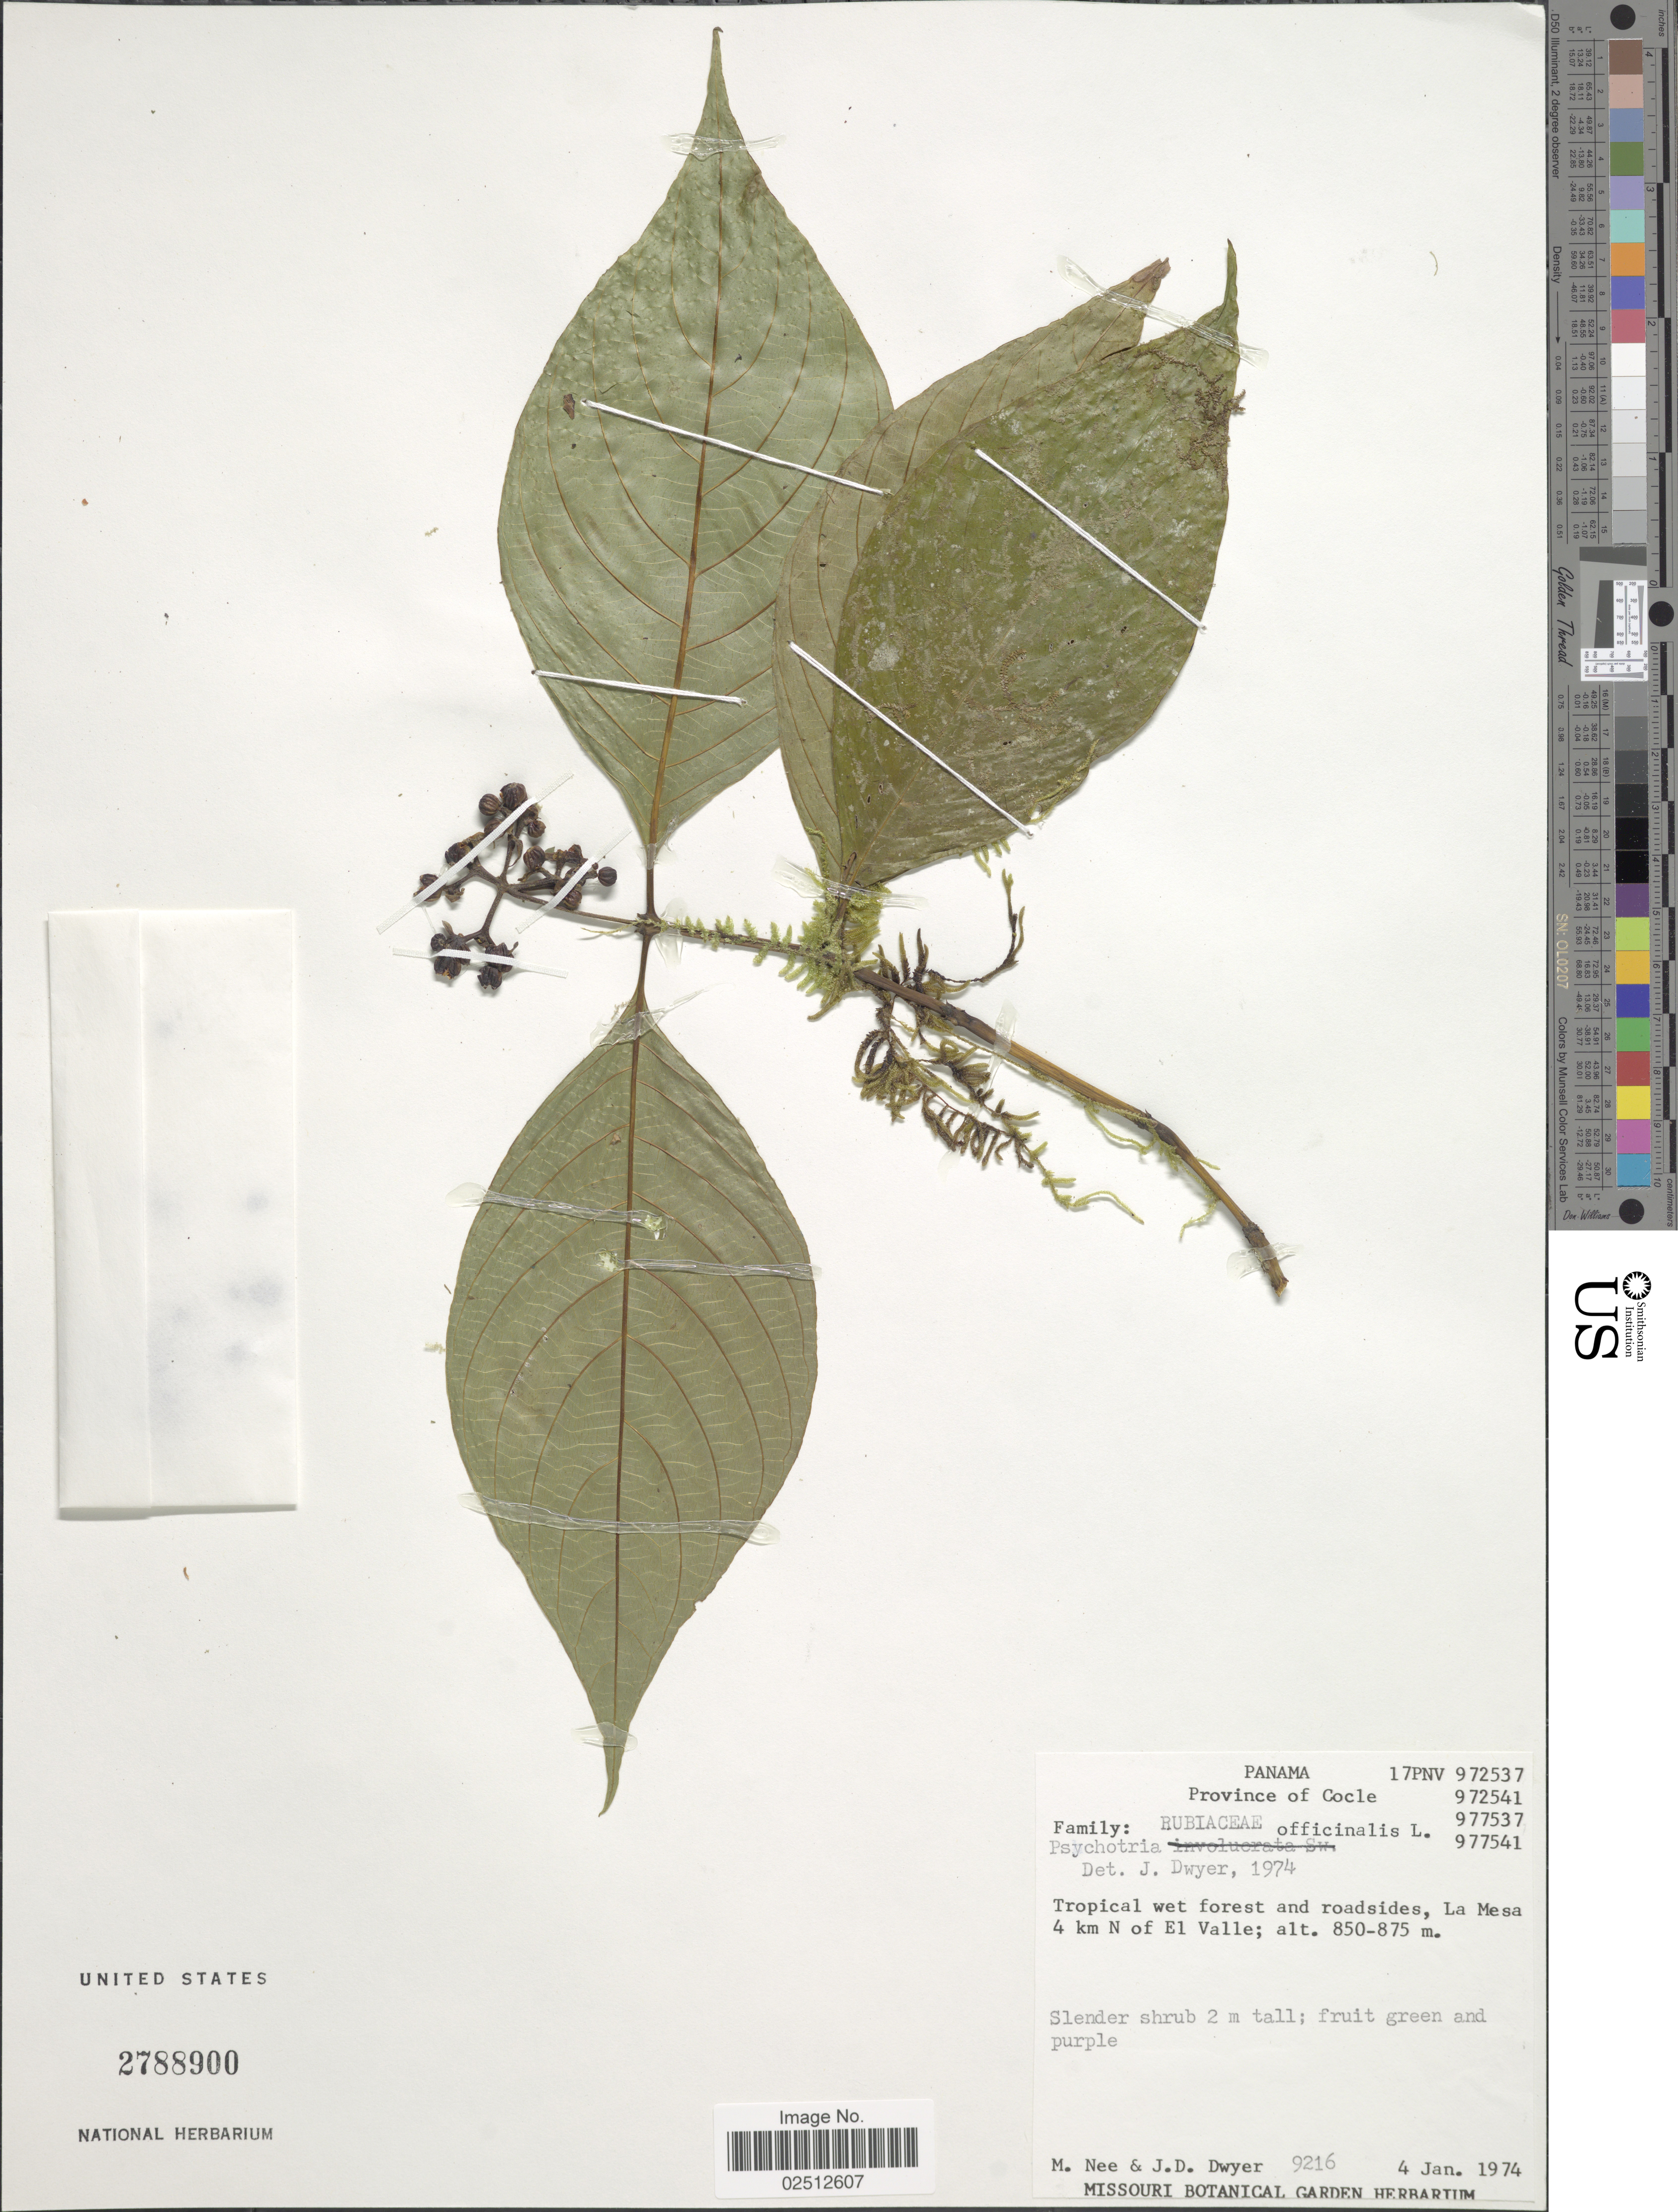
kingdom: Plantae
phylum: Tracheophyta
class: Magnoliopsida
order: Gentianales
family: Rubiaceae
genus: Psychotria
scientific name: Psychotria officinalis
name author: (Aubl.) Raeusch.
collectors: M. Nee & J. D. Dwyer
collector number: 9216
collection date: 1974-01-04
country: Panama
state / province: Coclé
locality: Tropical wet forest and roadside, La Mesa 4 km N of El Valle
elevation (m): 850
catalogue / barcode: US 2788900